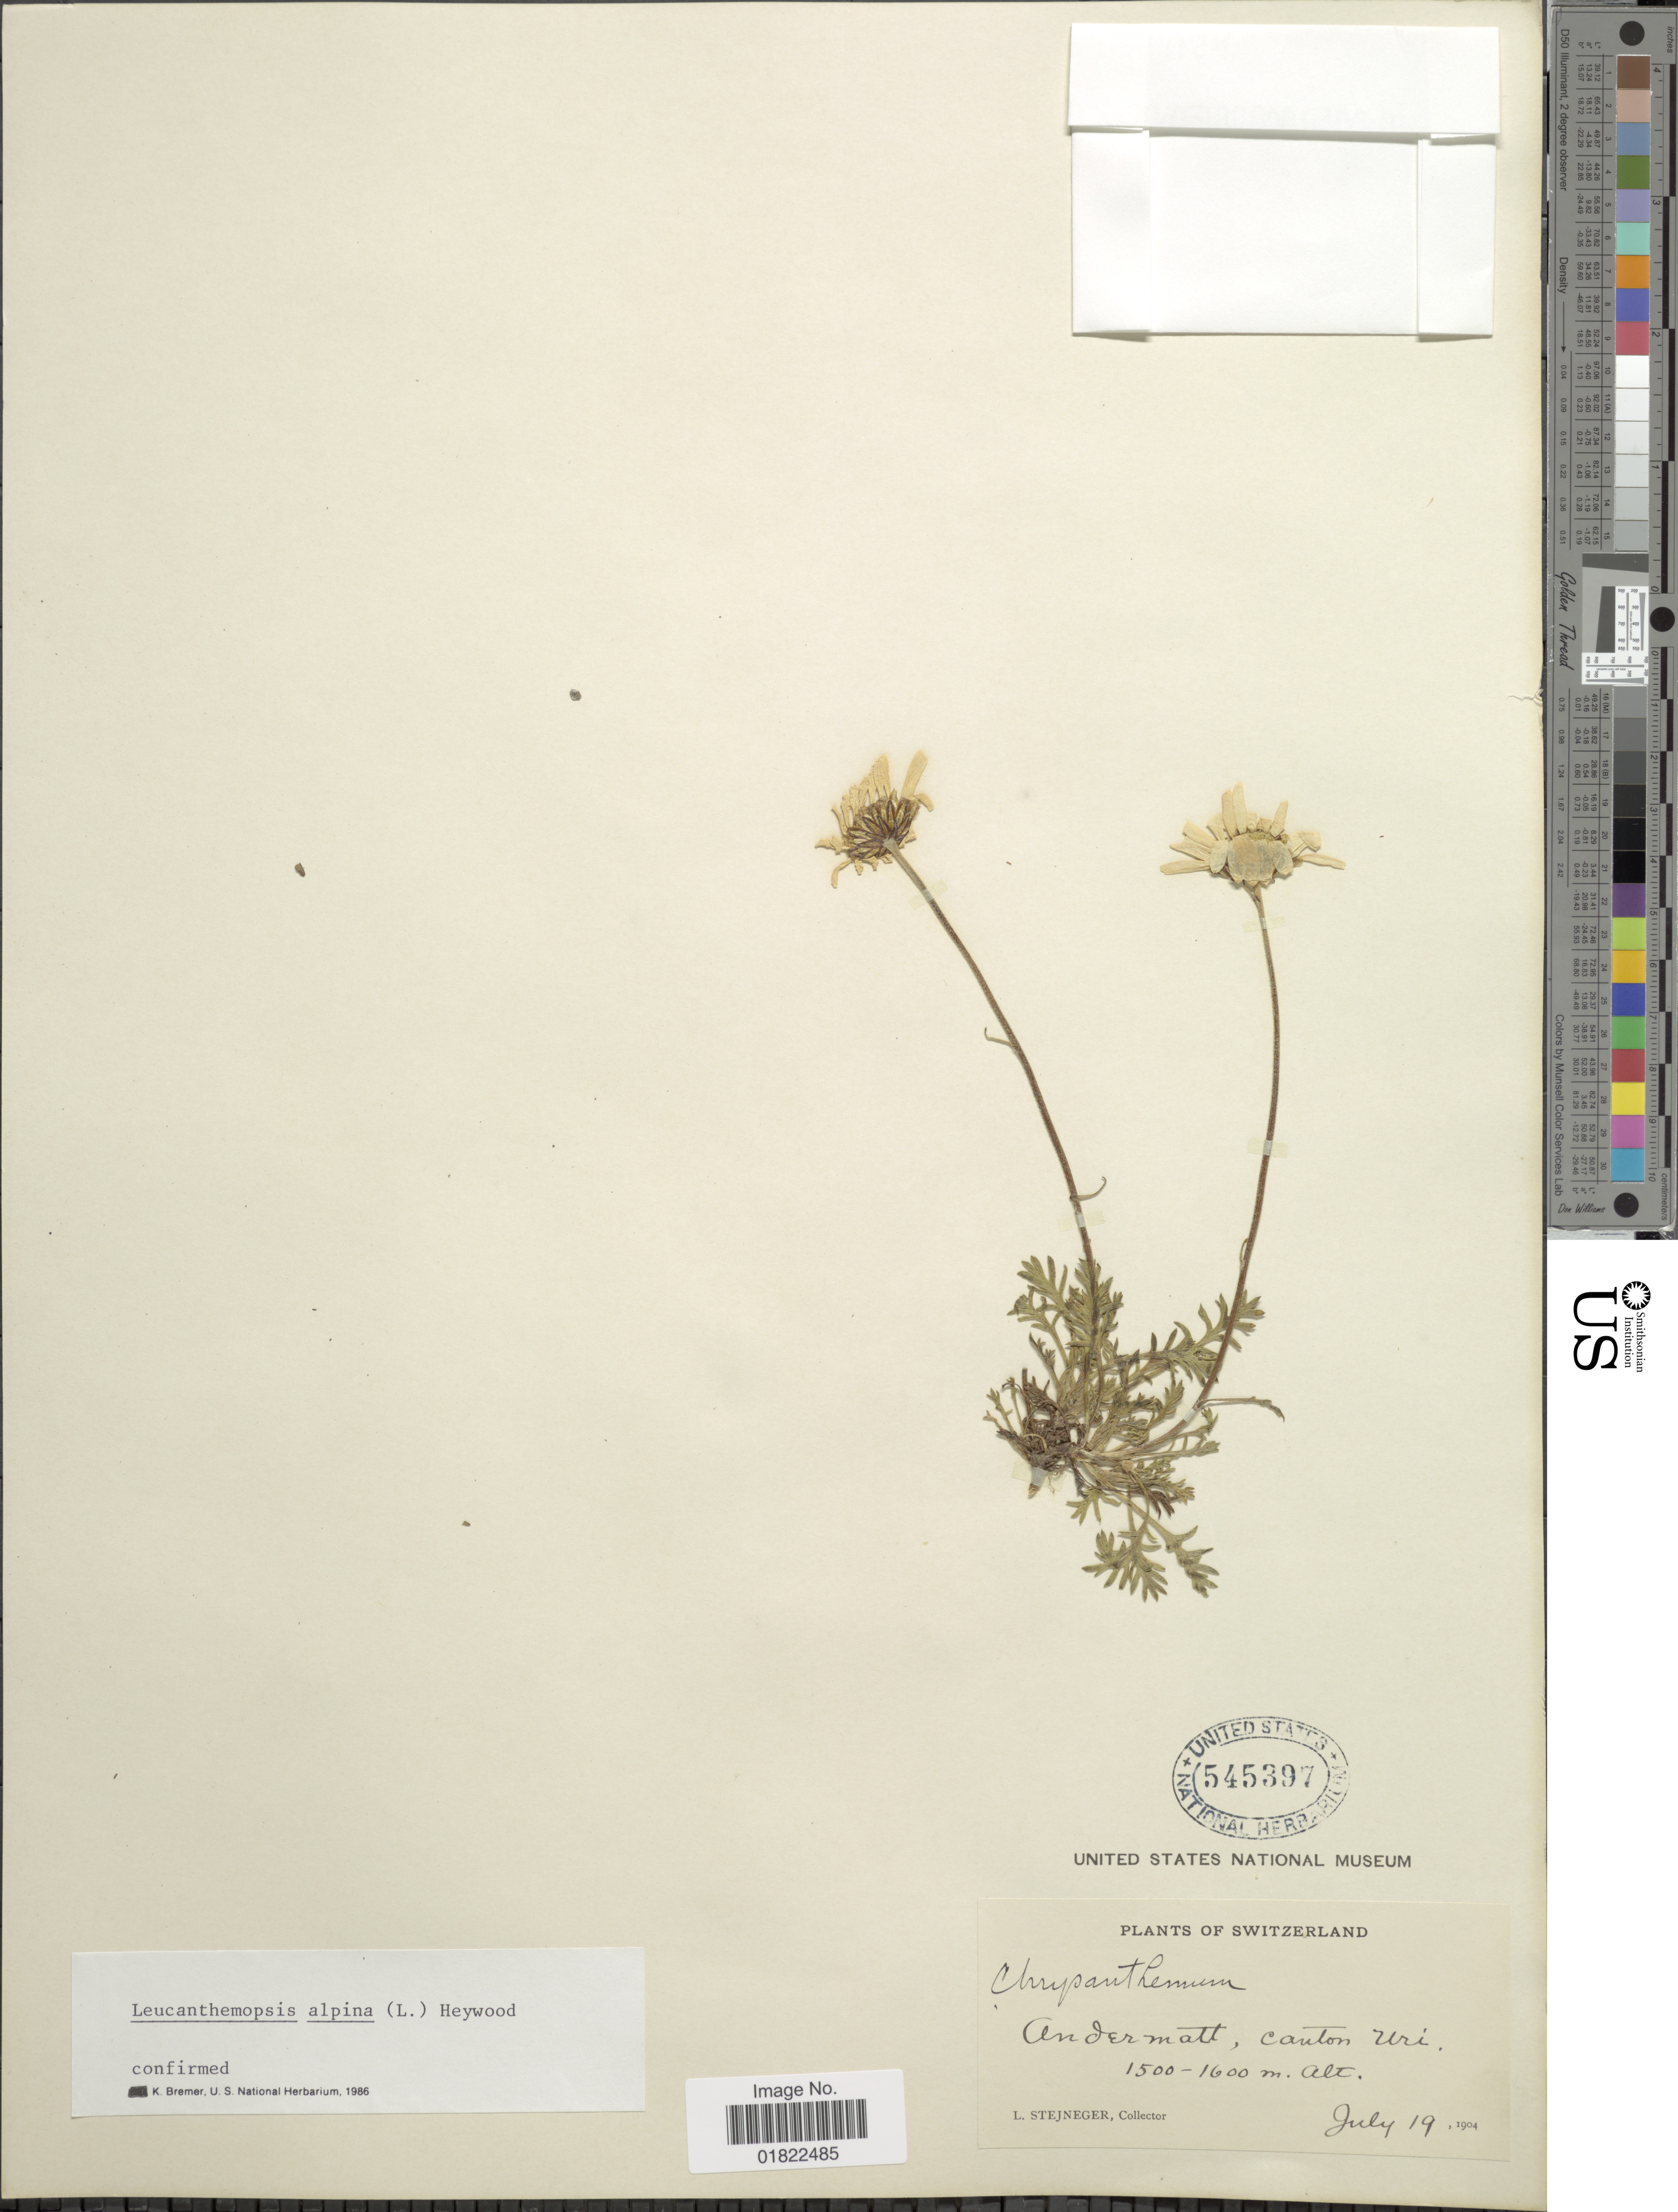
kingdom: Plantae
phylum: Tracheophyta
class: Magnoliopsida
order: Asterales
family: Asteraceae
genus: Leucanthemopsis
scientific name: Leucanthemopsis alpina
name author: (L.) Heywood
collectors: L. Stejneger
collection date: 1904-07-19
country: Switzerland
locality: Andermatt, canton Uri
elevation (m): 1500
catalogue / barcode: US 545397